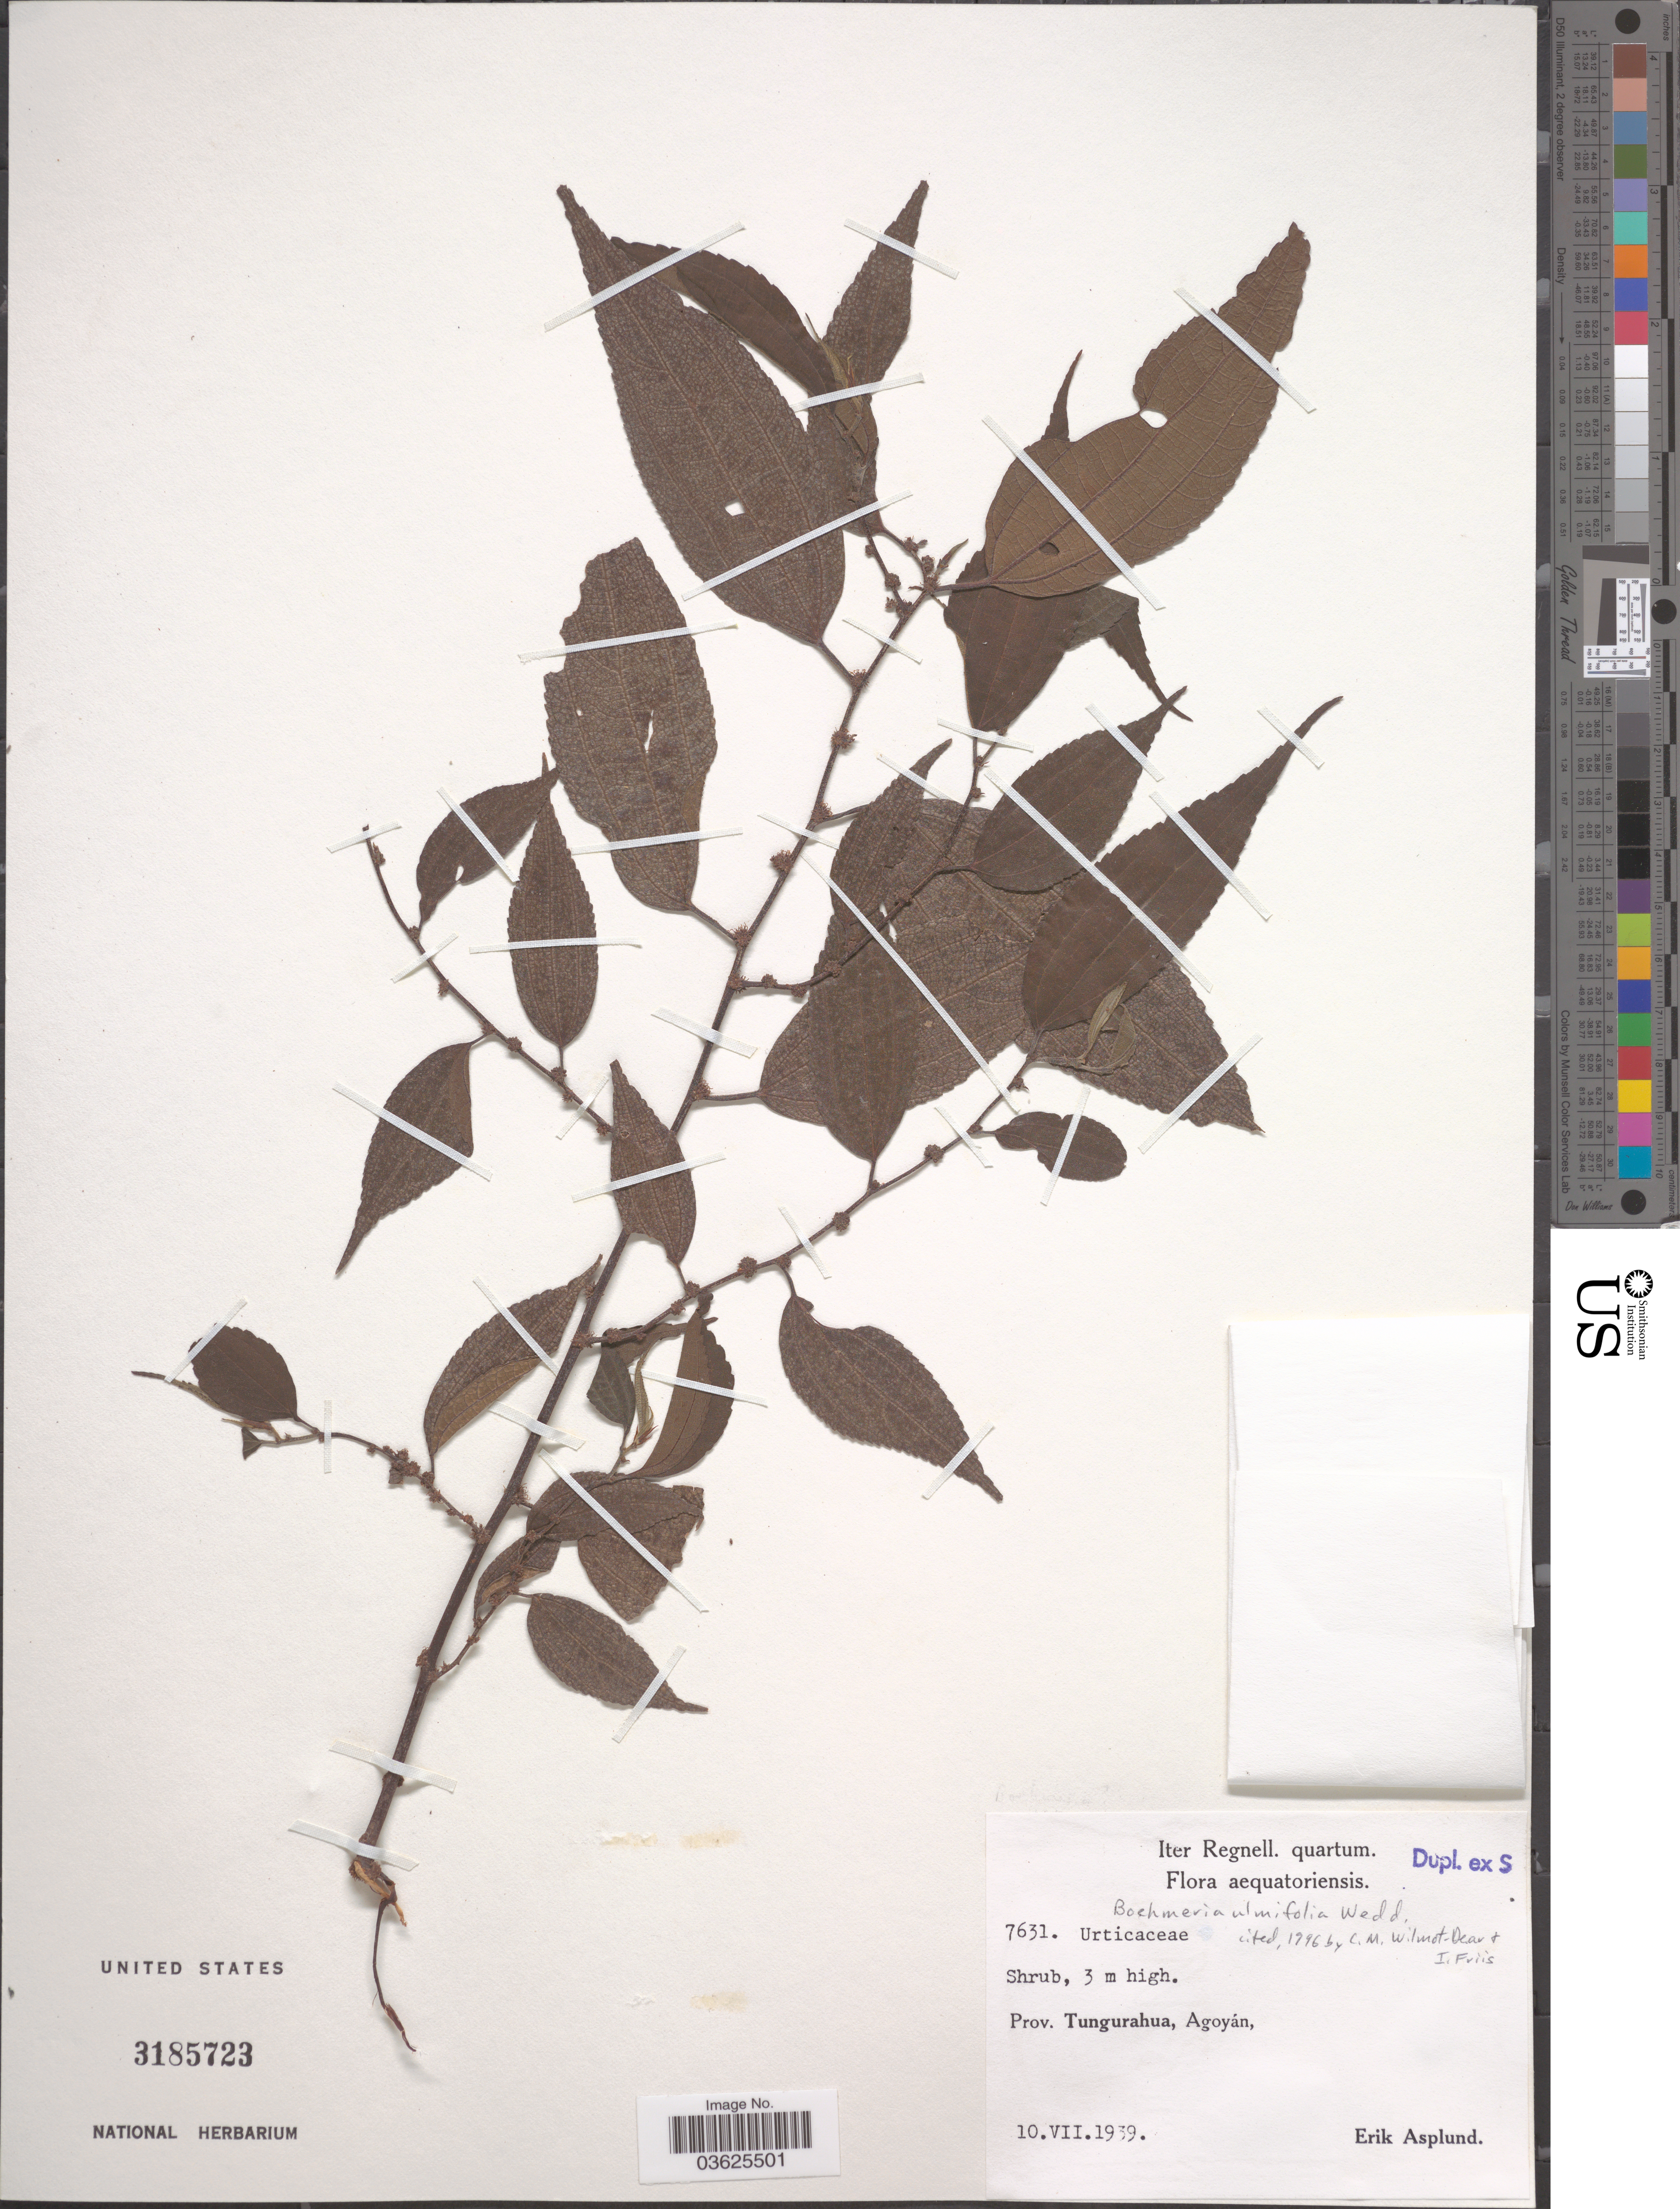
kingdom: Plantae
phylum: Tracheophyta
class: Magnoliopsida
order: Rosales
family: Urticaceae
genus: Boehmeria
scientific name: Boehmeria ulmifolia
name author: Wedd.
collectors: E. Asplund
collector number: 7631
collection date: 1939-07-10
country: Ecuador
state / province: Tungurahua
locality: Agoyán.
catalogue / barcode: US 3185723